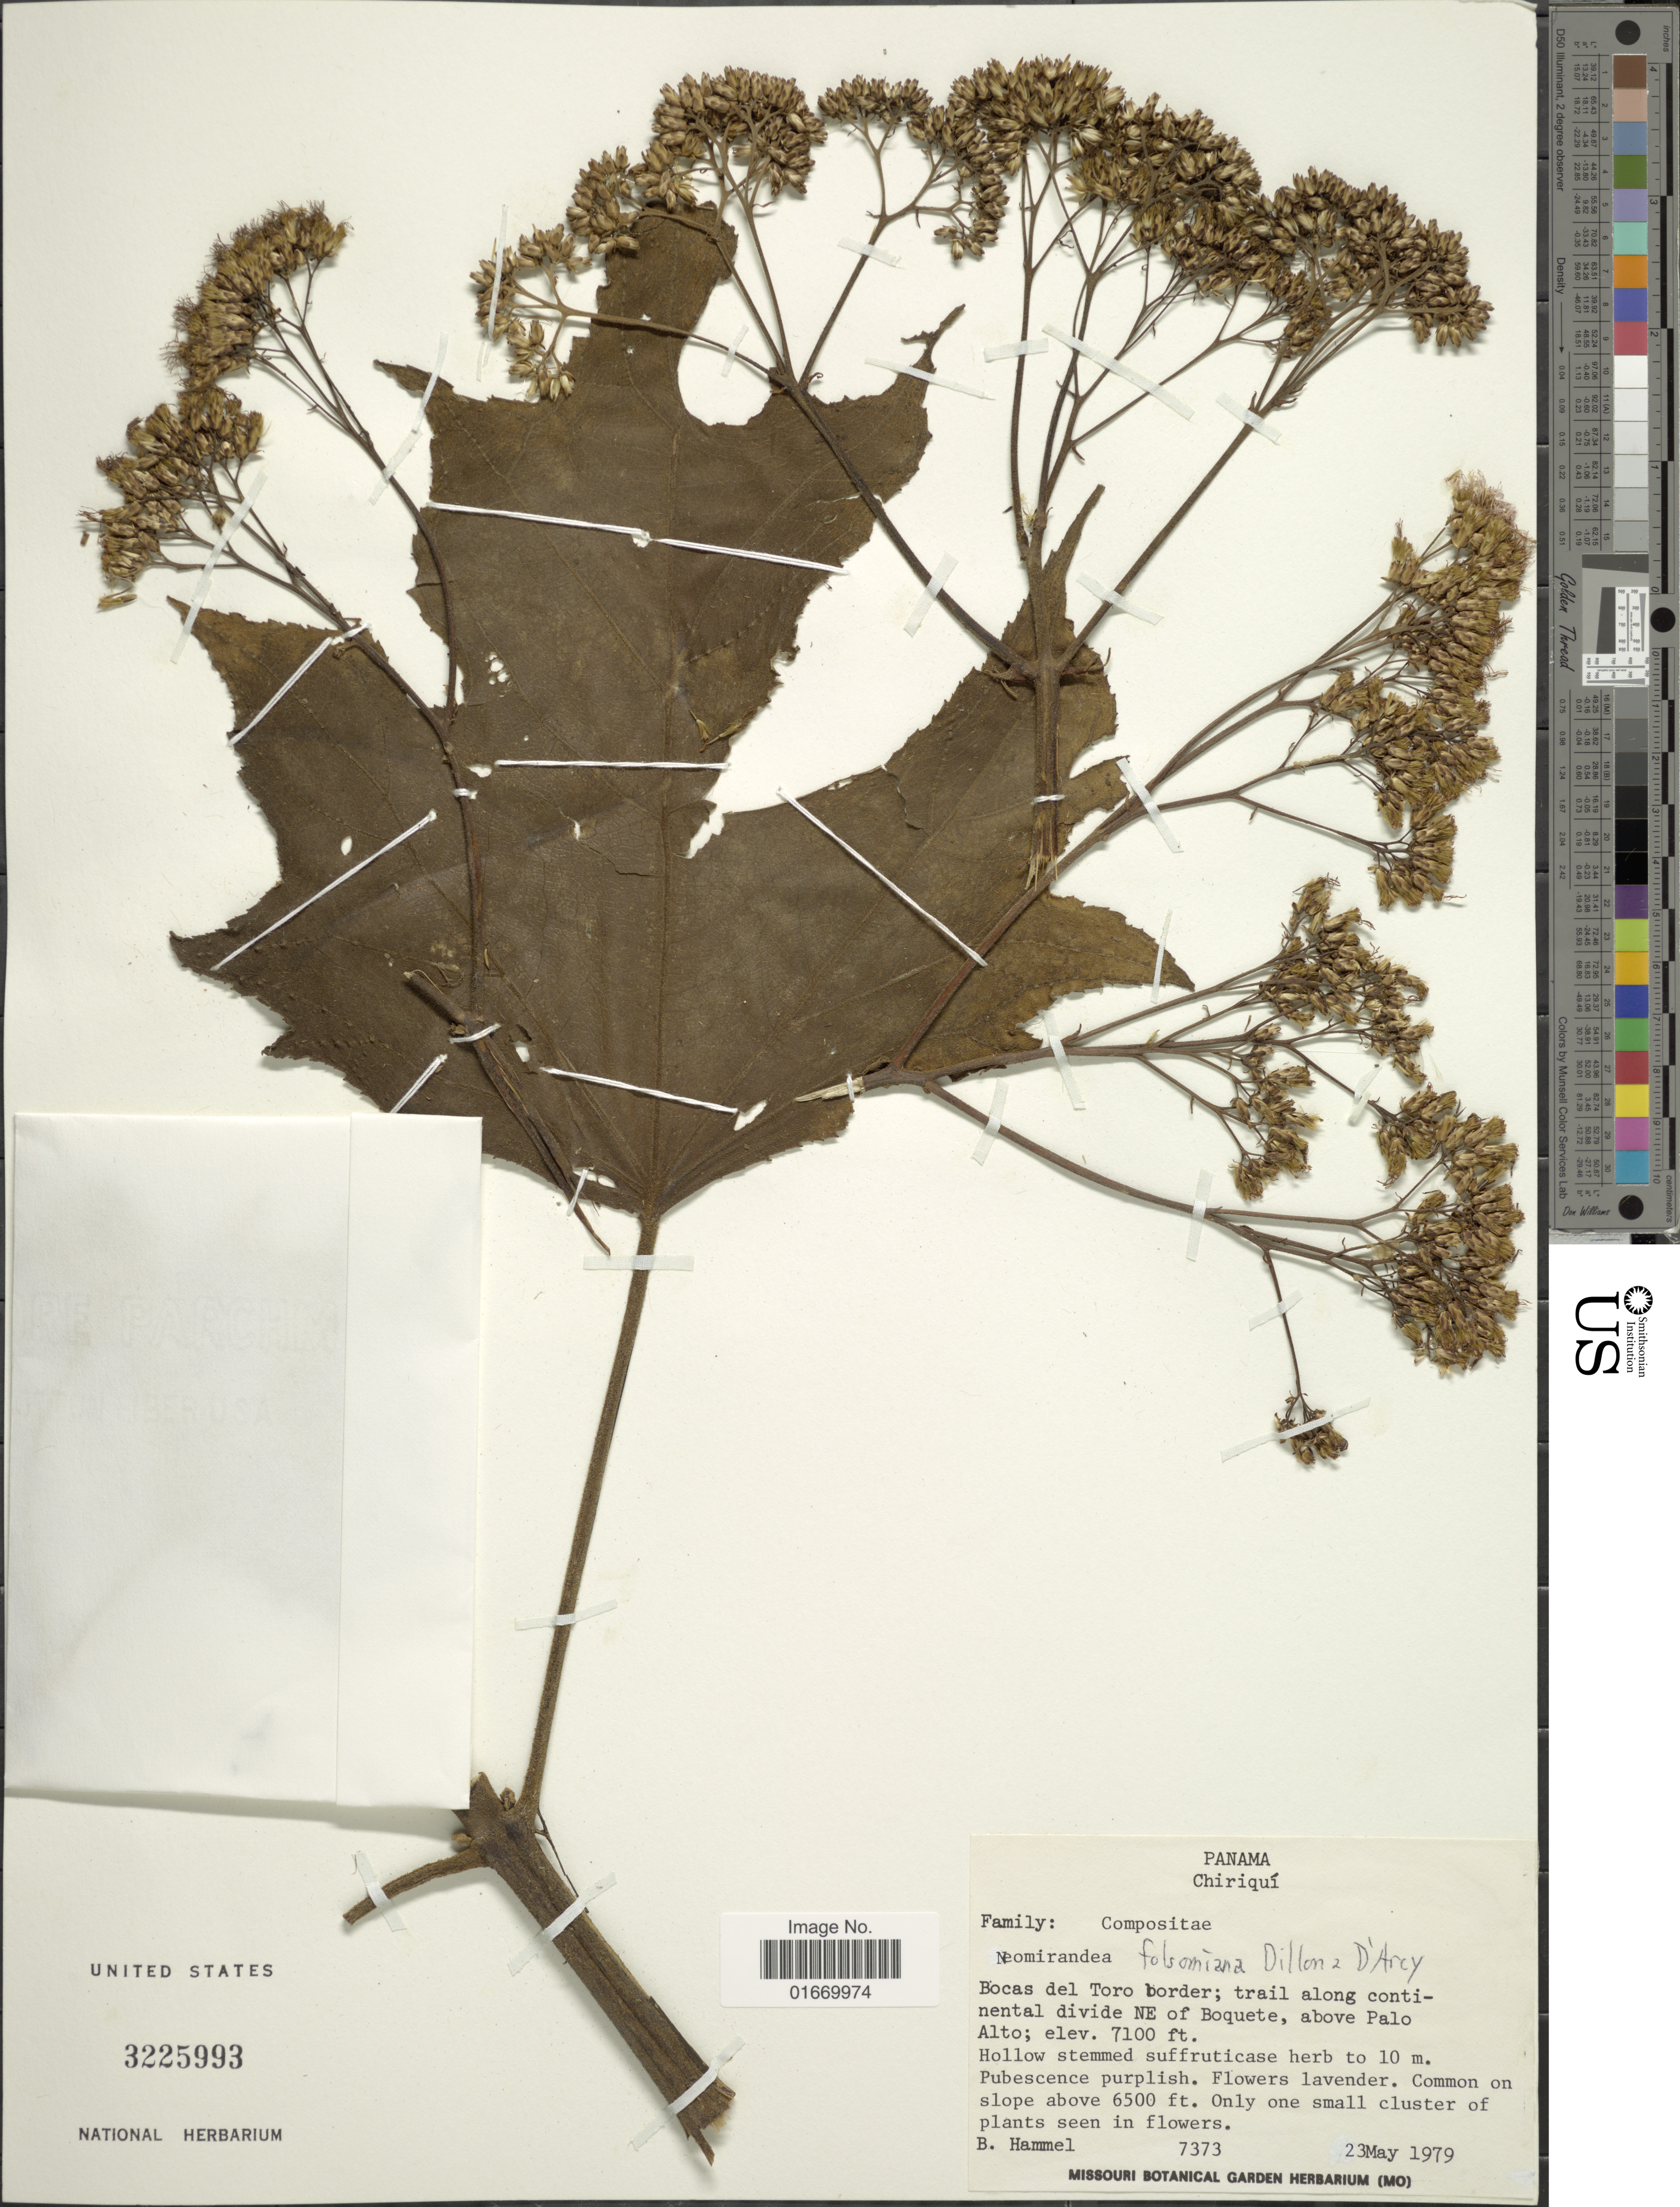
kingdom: Plantae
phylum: Tracheophyta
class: Magnoliopsida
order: Asterales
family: Asteraceae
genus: Neomirandea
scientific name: Neomirandea folsomiana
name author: M.O. Dillon & D'Arcy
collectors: B. Hammel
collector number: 7373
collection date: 1979-05-23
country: Panama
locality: Chiriqui, Bocas del Toro border, trail along continental divide NE of Boquete, above Palo Alto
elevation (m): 2164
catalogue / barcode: US 3225993